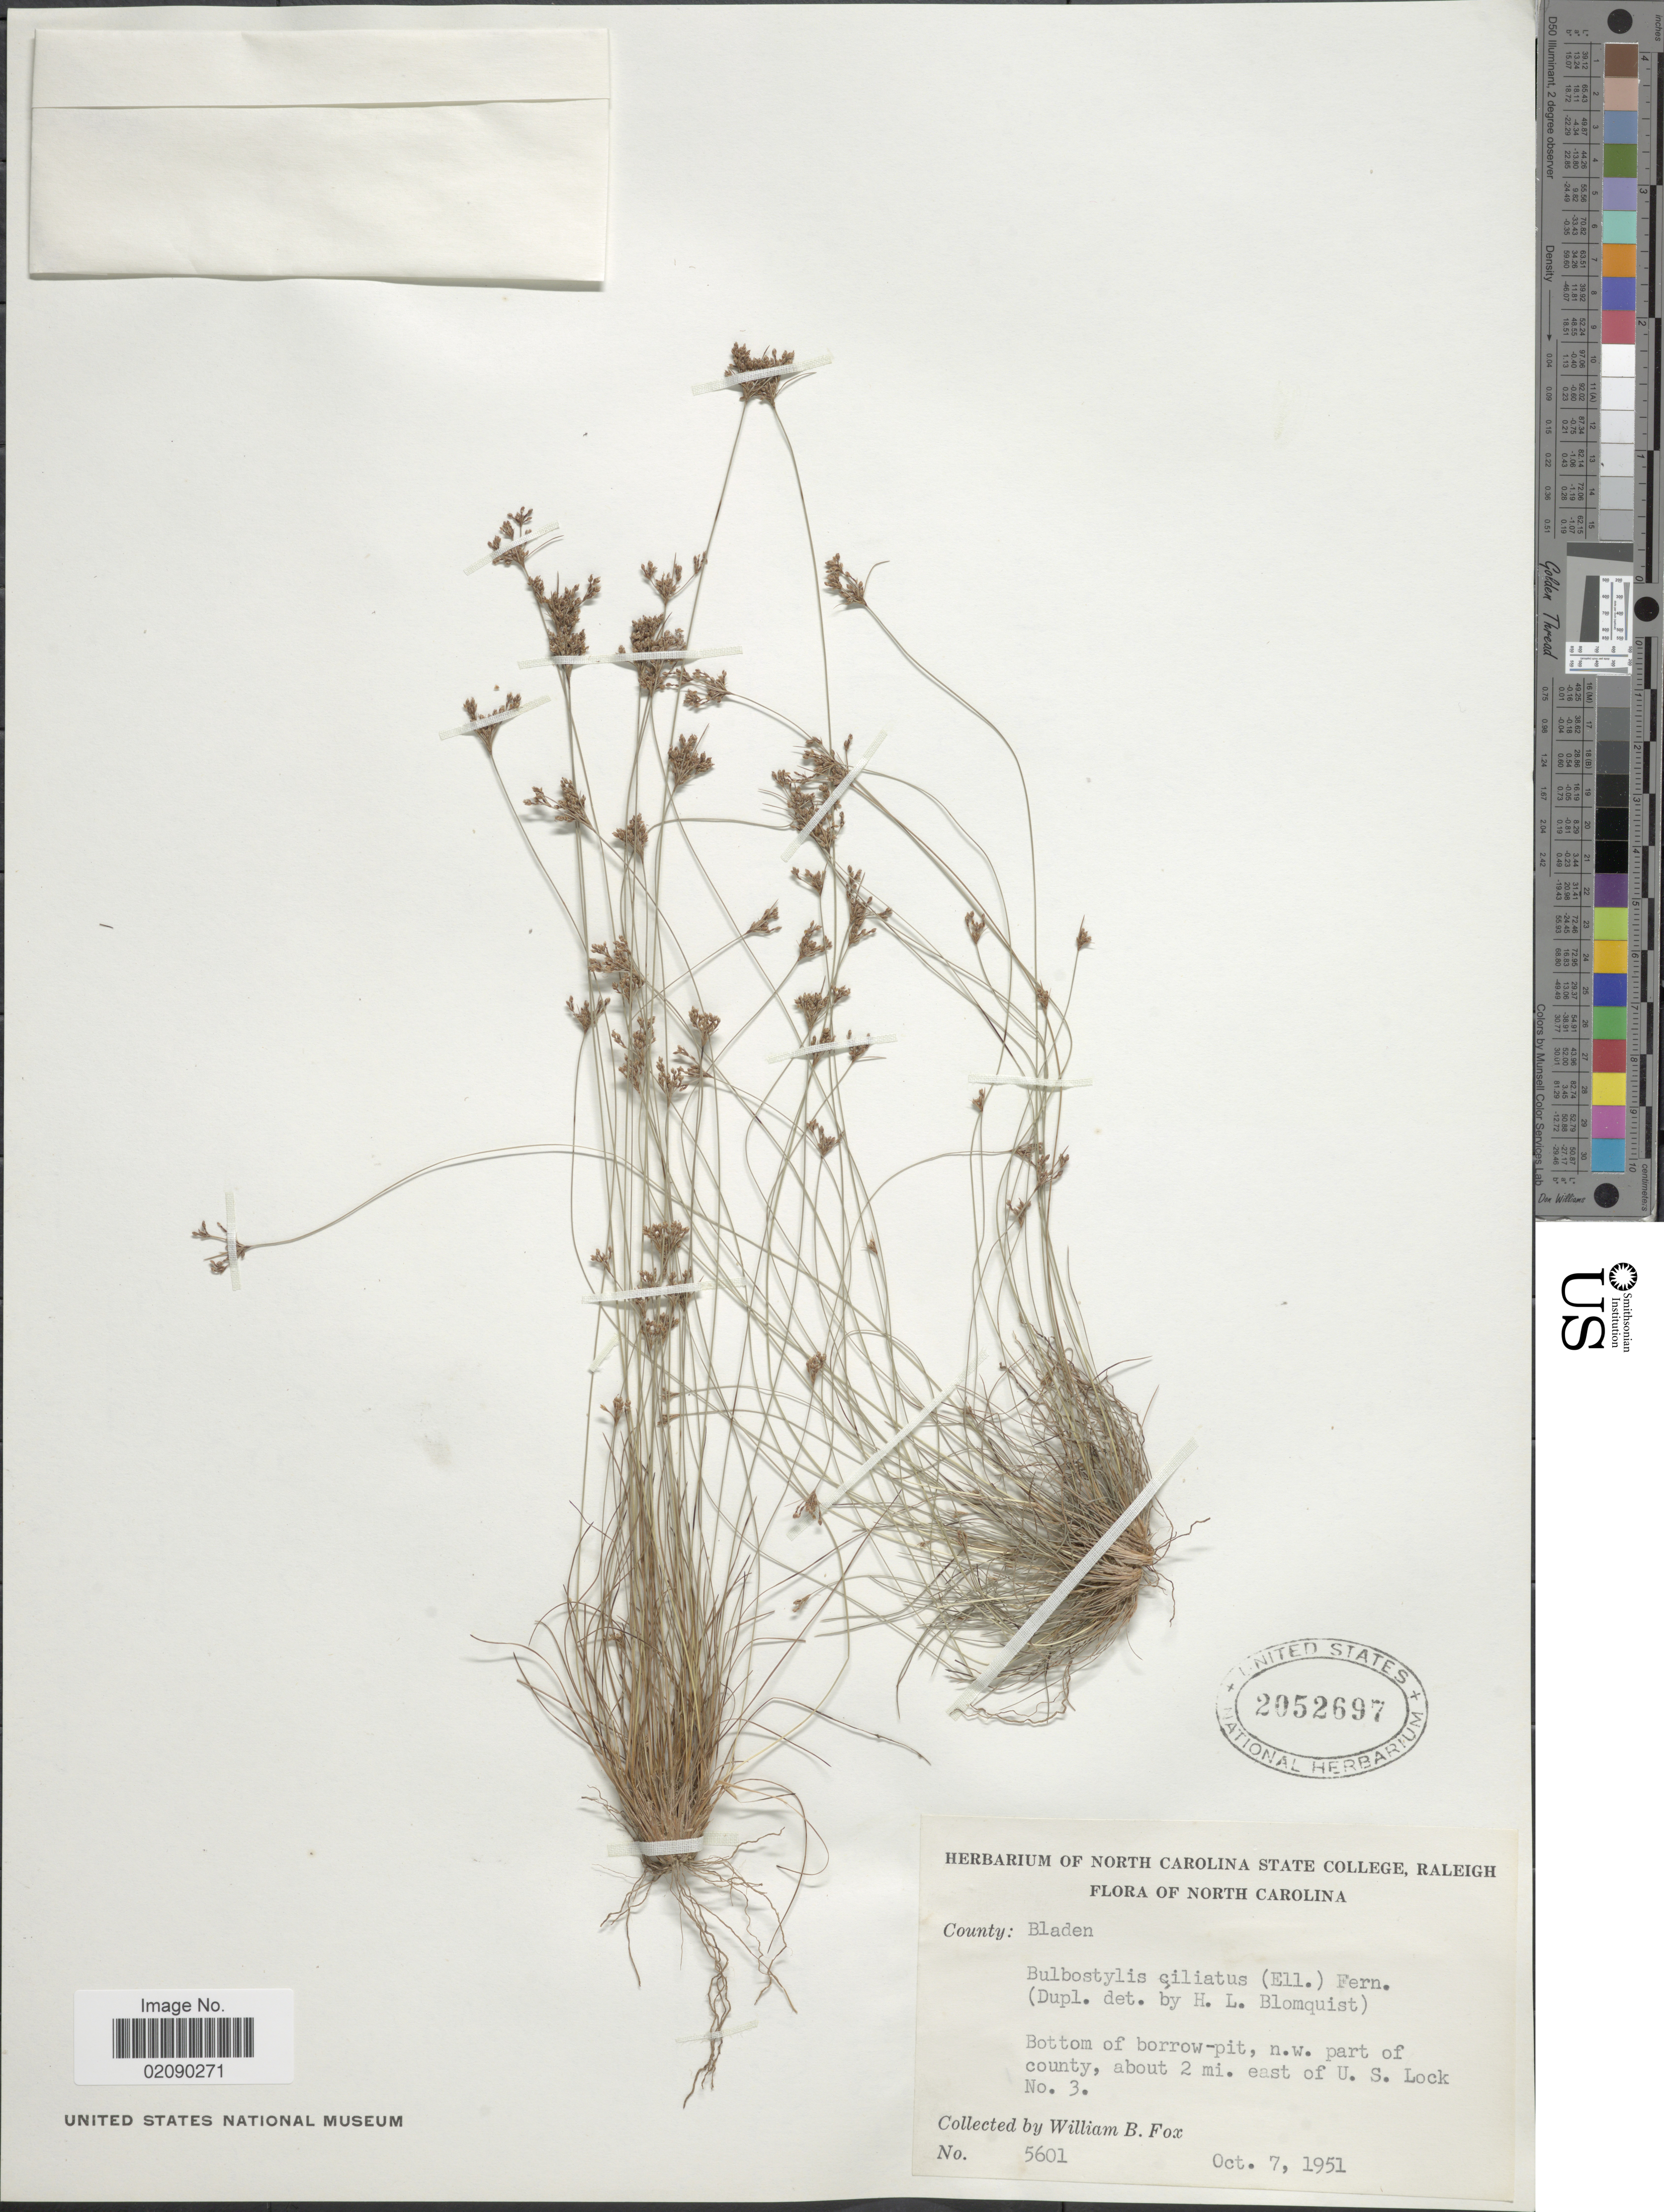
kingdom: Plantae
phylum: Tracheophyta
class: Liliopsida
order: Poales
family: Cyperaceae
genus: Bulbostylis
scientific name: Bulbostylis ciliatifolia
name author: (Elliott) Fernald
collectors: W. B. Fox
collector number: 5601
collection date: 1951-10-07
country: United States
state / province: North Carolina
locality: County: Bladen. n.w. part of county, about 2 mi. east of U. S. Lock No. 3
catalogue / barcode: US 2052697